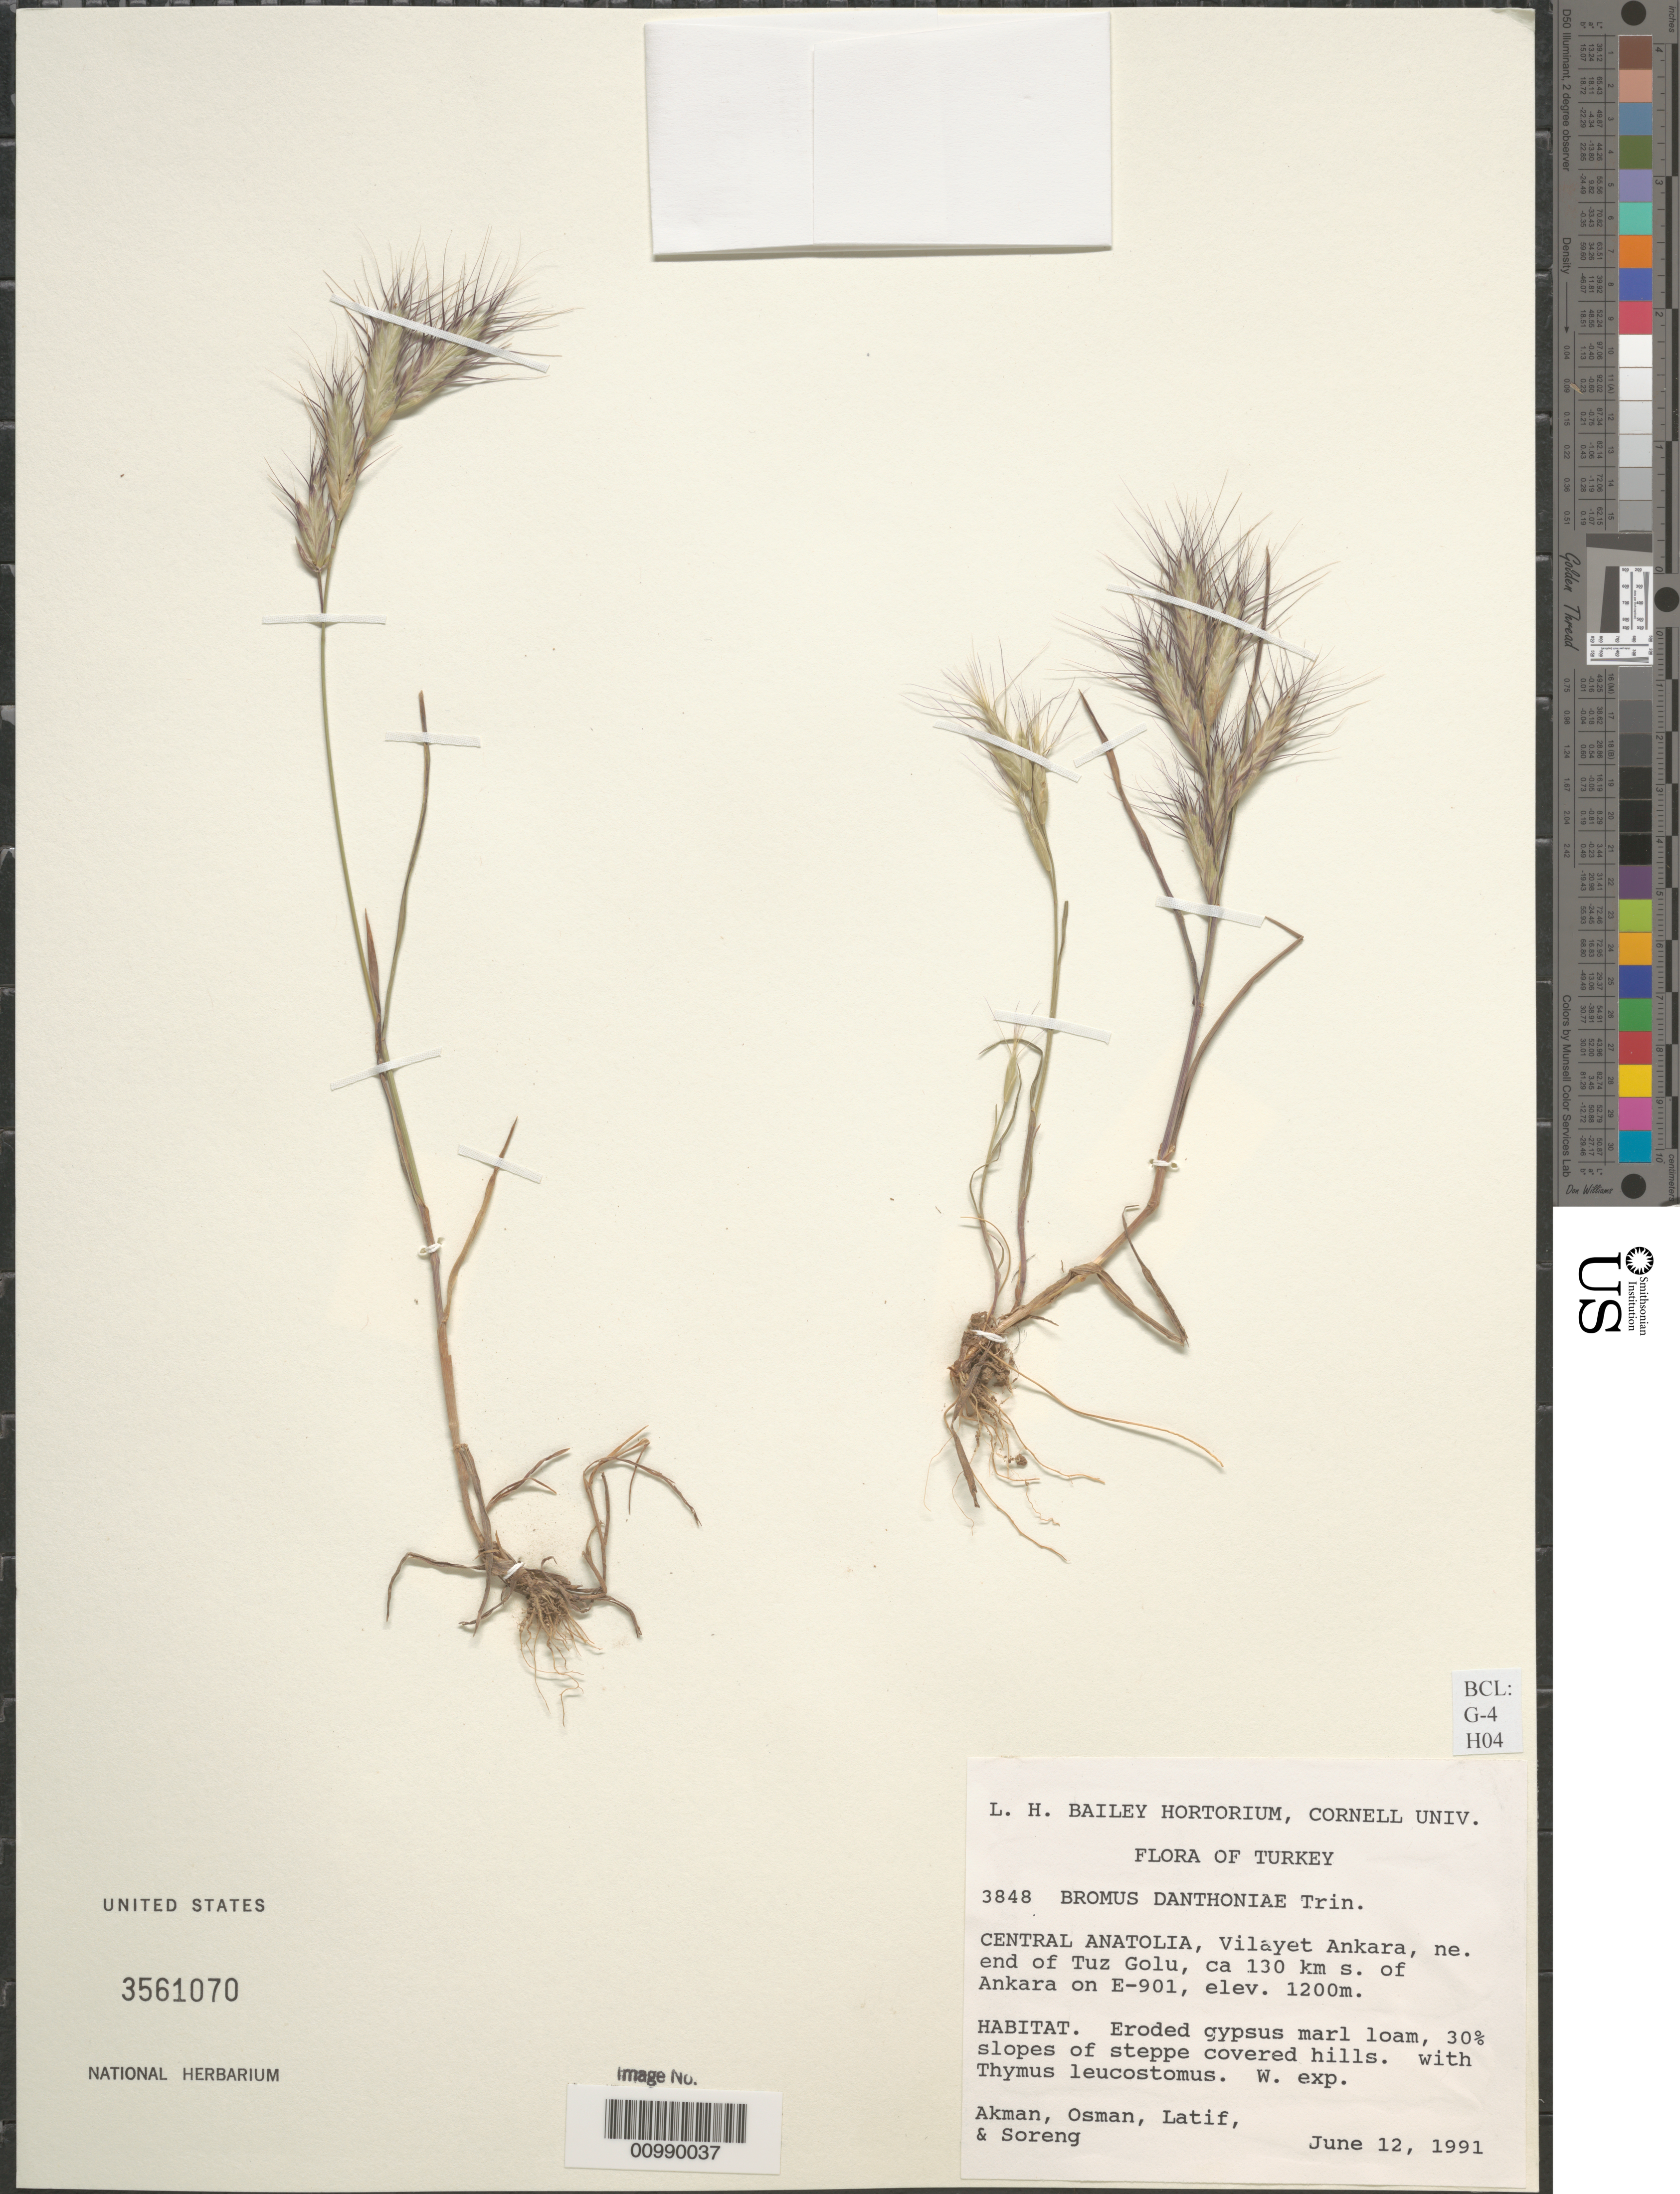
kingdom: Plantae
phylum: Tracheophyta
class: Liliopsida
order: Poales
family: Poaceae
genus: Bromus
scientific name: Bromus danthoniae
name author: Trin. ex C.A. Mey.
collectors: R. J. Soreng, Y. Akman, O. Ketenoglu & L. Kurt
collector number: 3848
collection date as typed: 12 Jun 1991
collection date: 1991-06-12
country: Turkey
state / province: Ankara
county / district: Sereflikochisar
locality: Vilayet Ankara, ne. end of Tuz Golu, ca 130 km S of Ankara on E-901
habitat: Eroded gypsus marl loam, 30% slopes of steppe covered hills. with Thymus leucostomus. W. exp.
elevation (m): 1200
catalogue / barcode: US 3561070